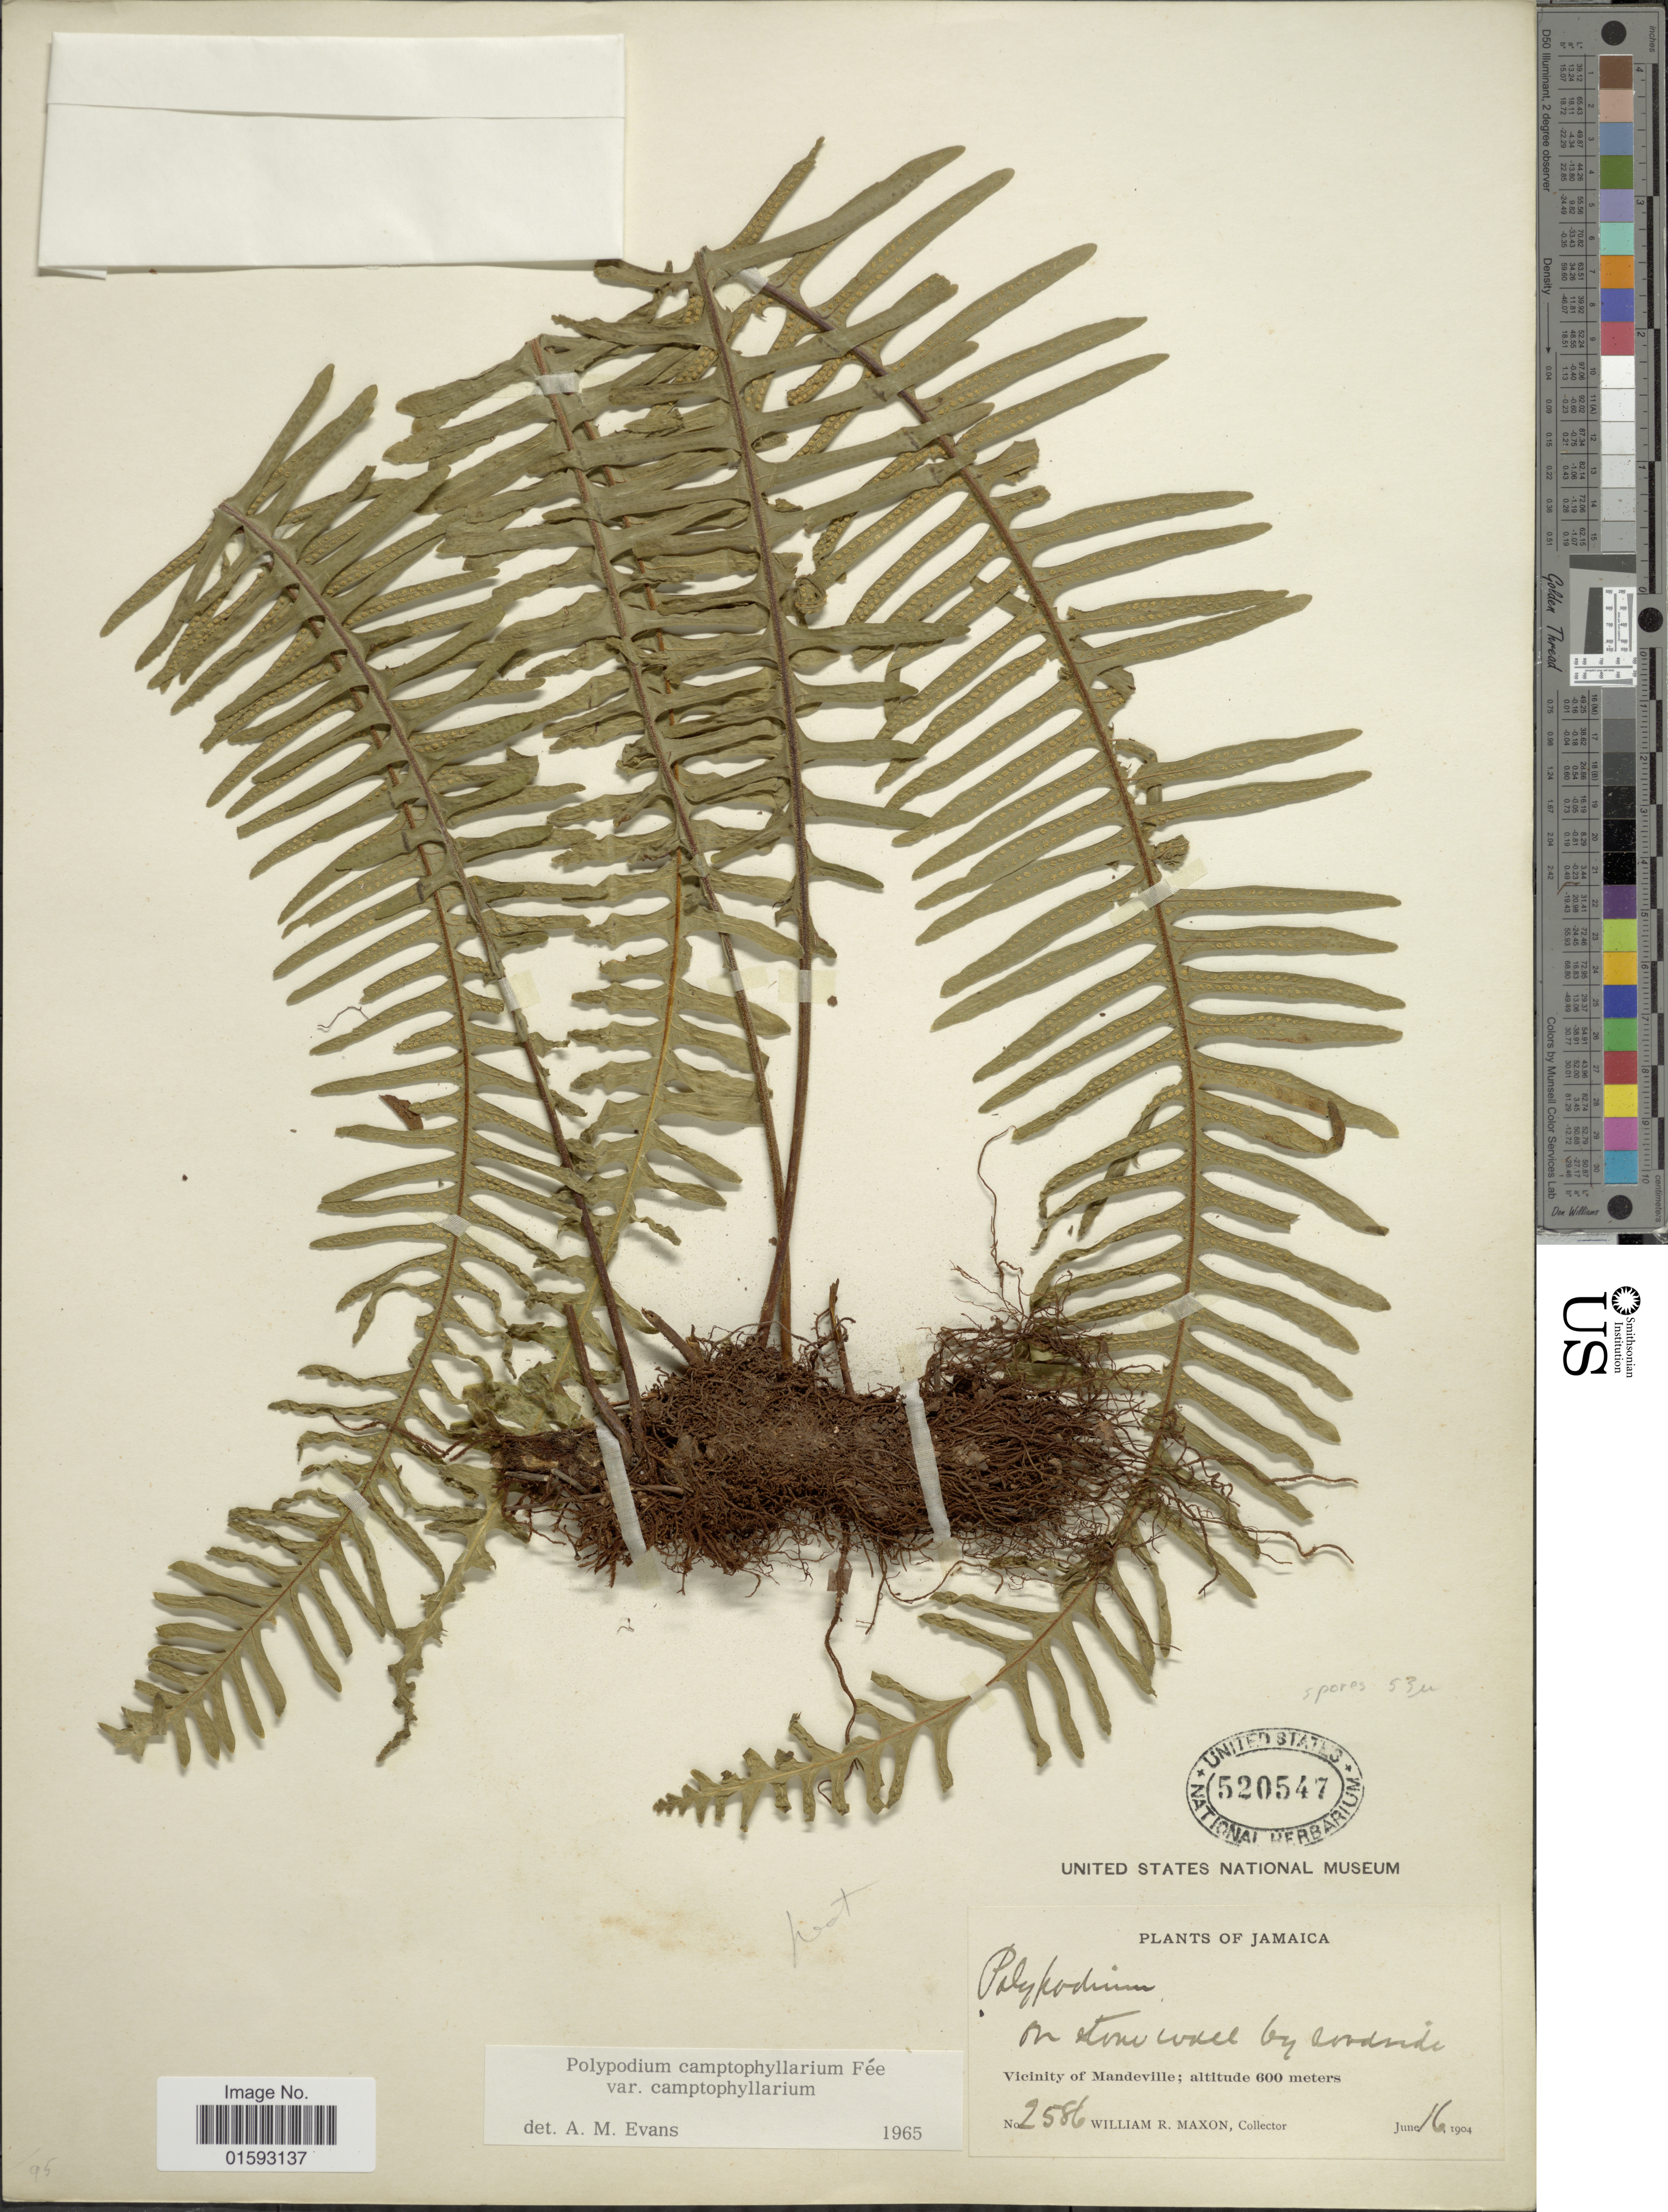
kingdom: Plantae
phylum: Tracheophyta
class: Polypodiopsida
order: Polypodiales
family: Polypodiaceae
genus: Pecluma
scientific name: Pecluma camptophyllaria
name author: (Fée) M.G. Price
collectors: W. R. Maxon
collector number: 2586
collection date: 1904-06-16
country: Jamaica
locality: Vicinity of Mandeville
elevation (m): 600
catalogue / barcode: US 520547